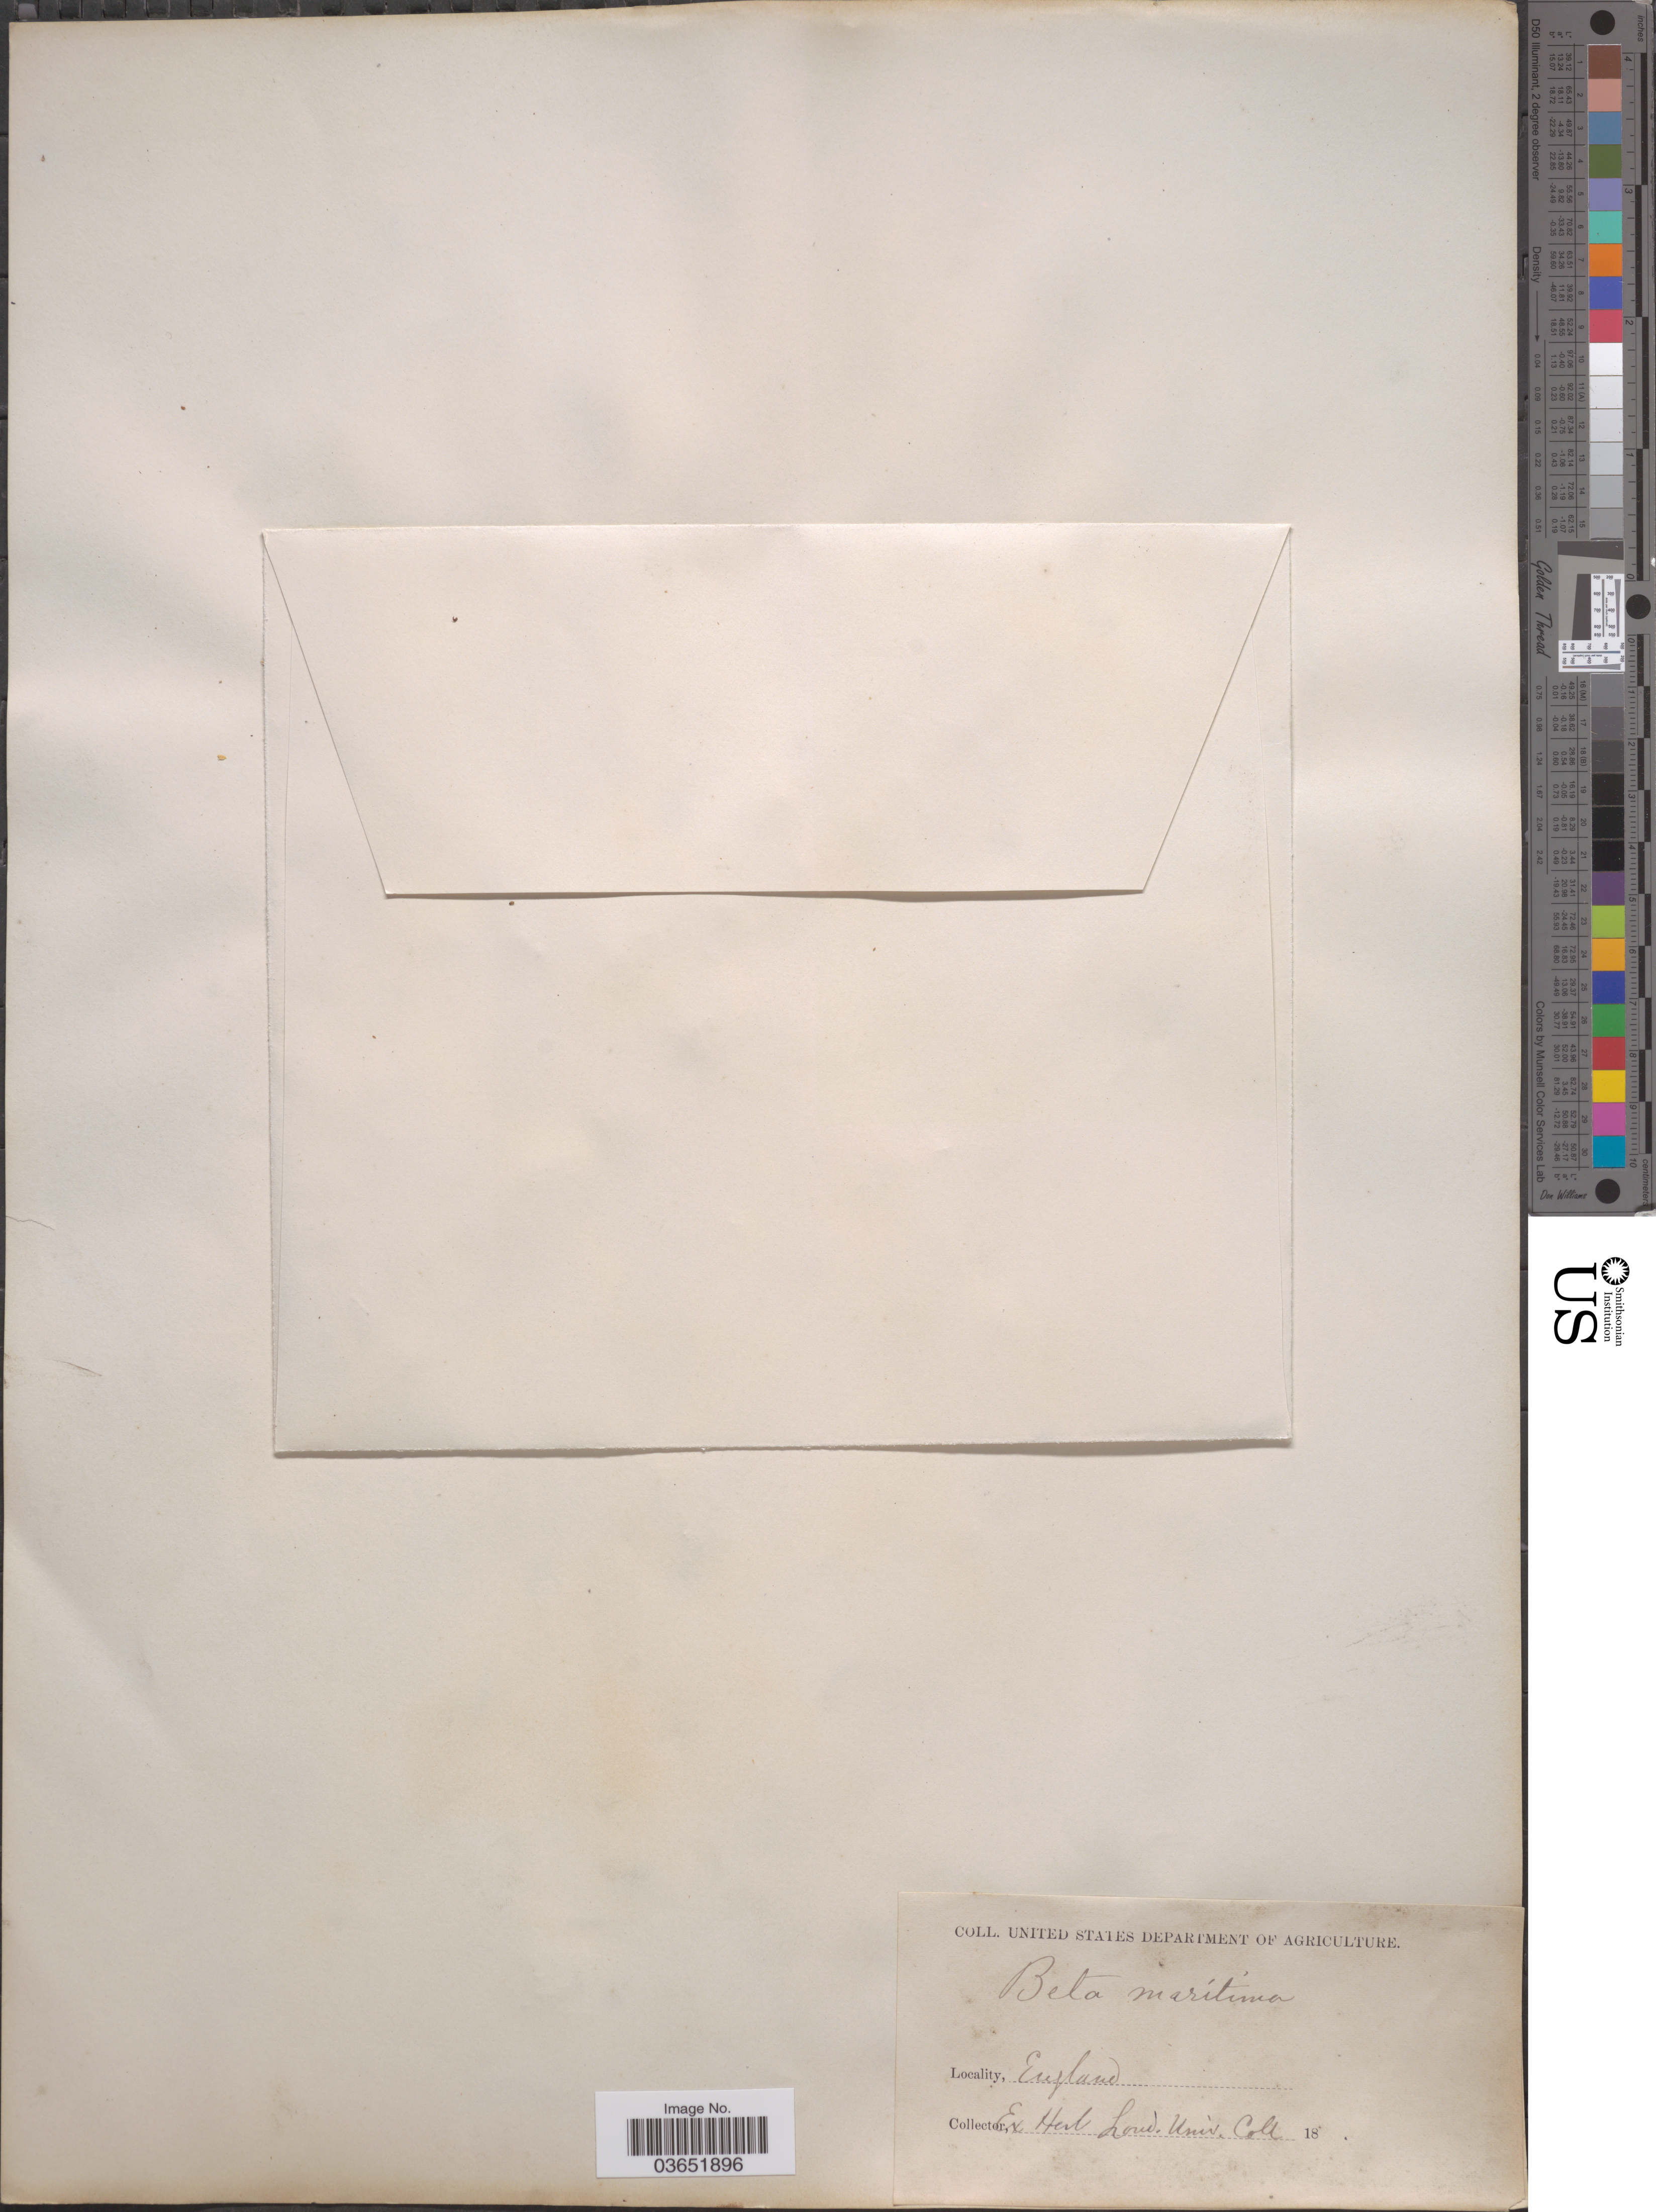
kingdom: Plantae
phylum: Tracheophyta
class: Magnoliopsida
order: Caryophyllales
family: Amaranthaceae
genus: Beta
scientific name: Beta maritima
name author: L.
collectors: Lond. Univ.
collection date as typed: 18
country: United Kingdom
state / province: England